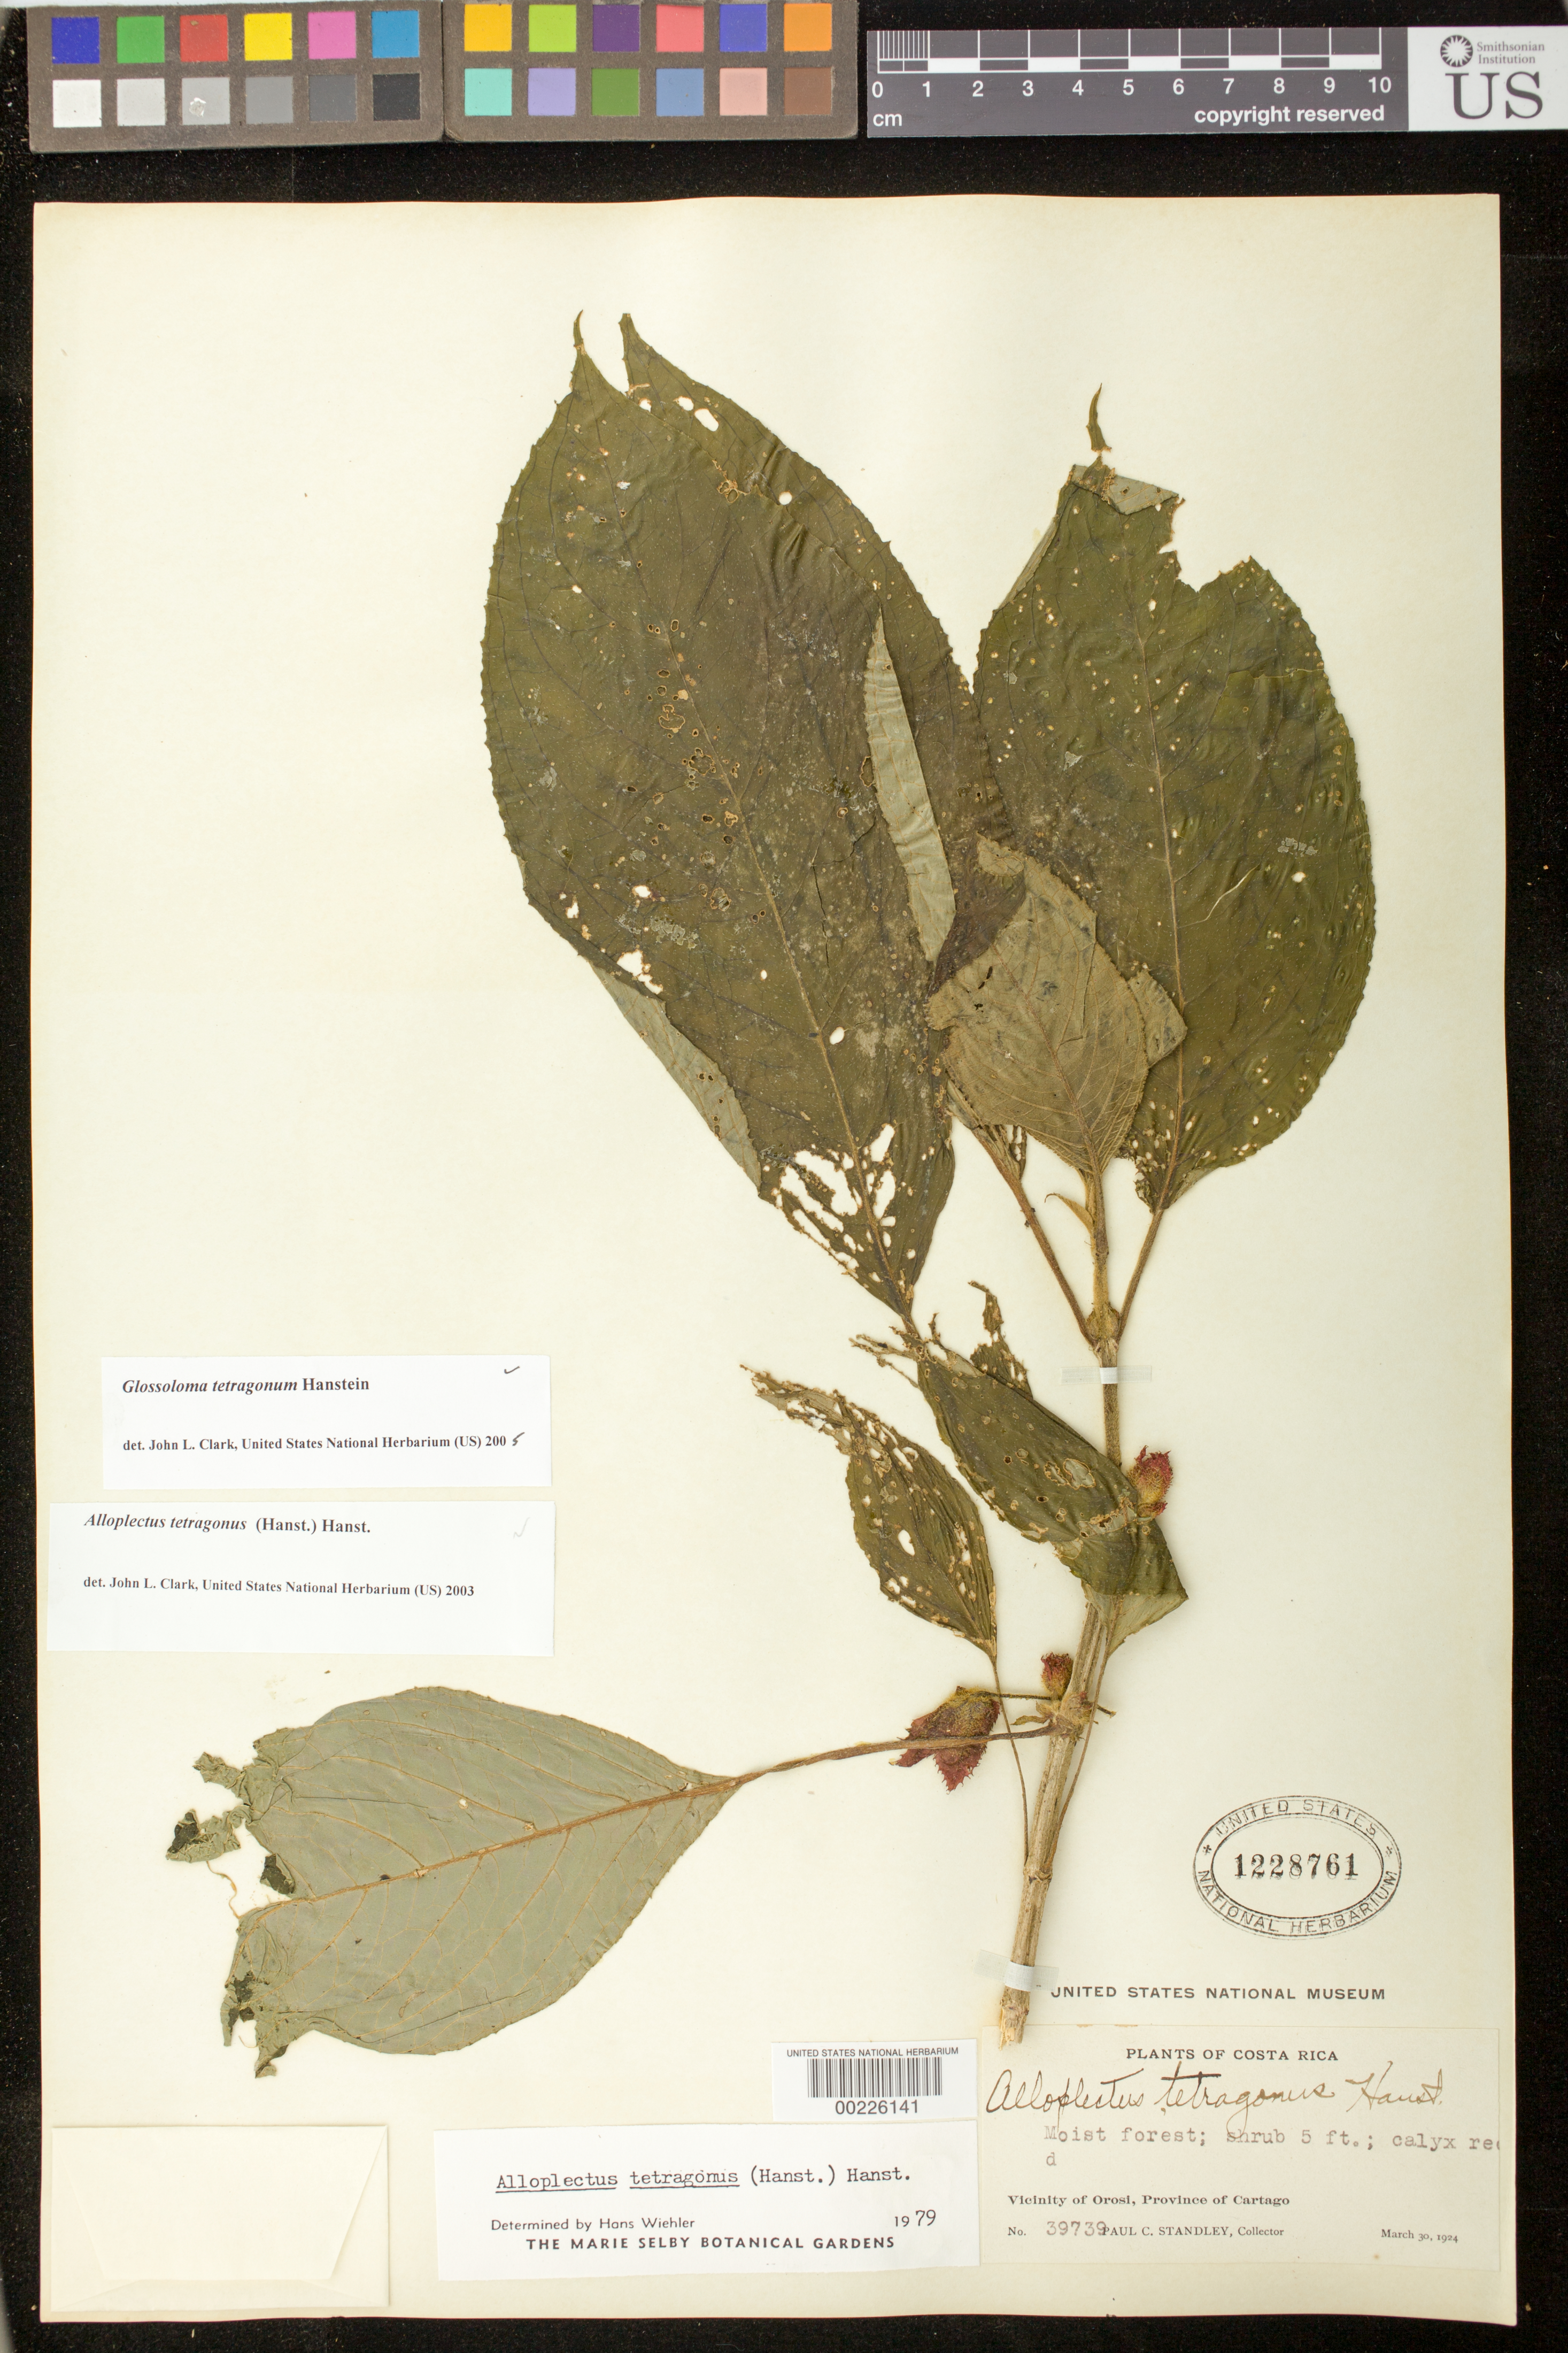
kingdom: Plantae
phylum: Tracheophyta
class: Magnoliopsida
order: Lamiales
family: Gesneriaceae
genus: Glossoloma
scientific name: Glossoloma tetragonum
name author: Hanst.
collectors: P. C. Standley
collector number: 39739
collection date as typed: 30 Mar 1924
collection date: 1924-03-30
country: Costa Rica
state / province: Cartago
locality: Vicinity of Orosi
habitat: Moist forest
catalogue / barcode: US 1228761